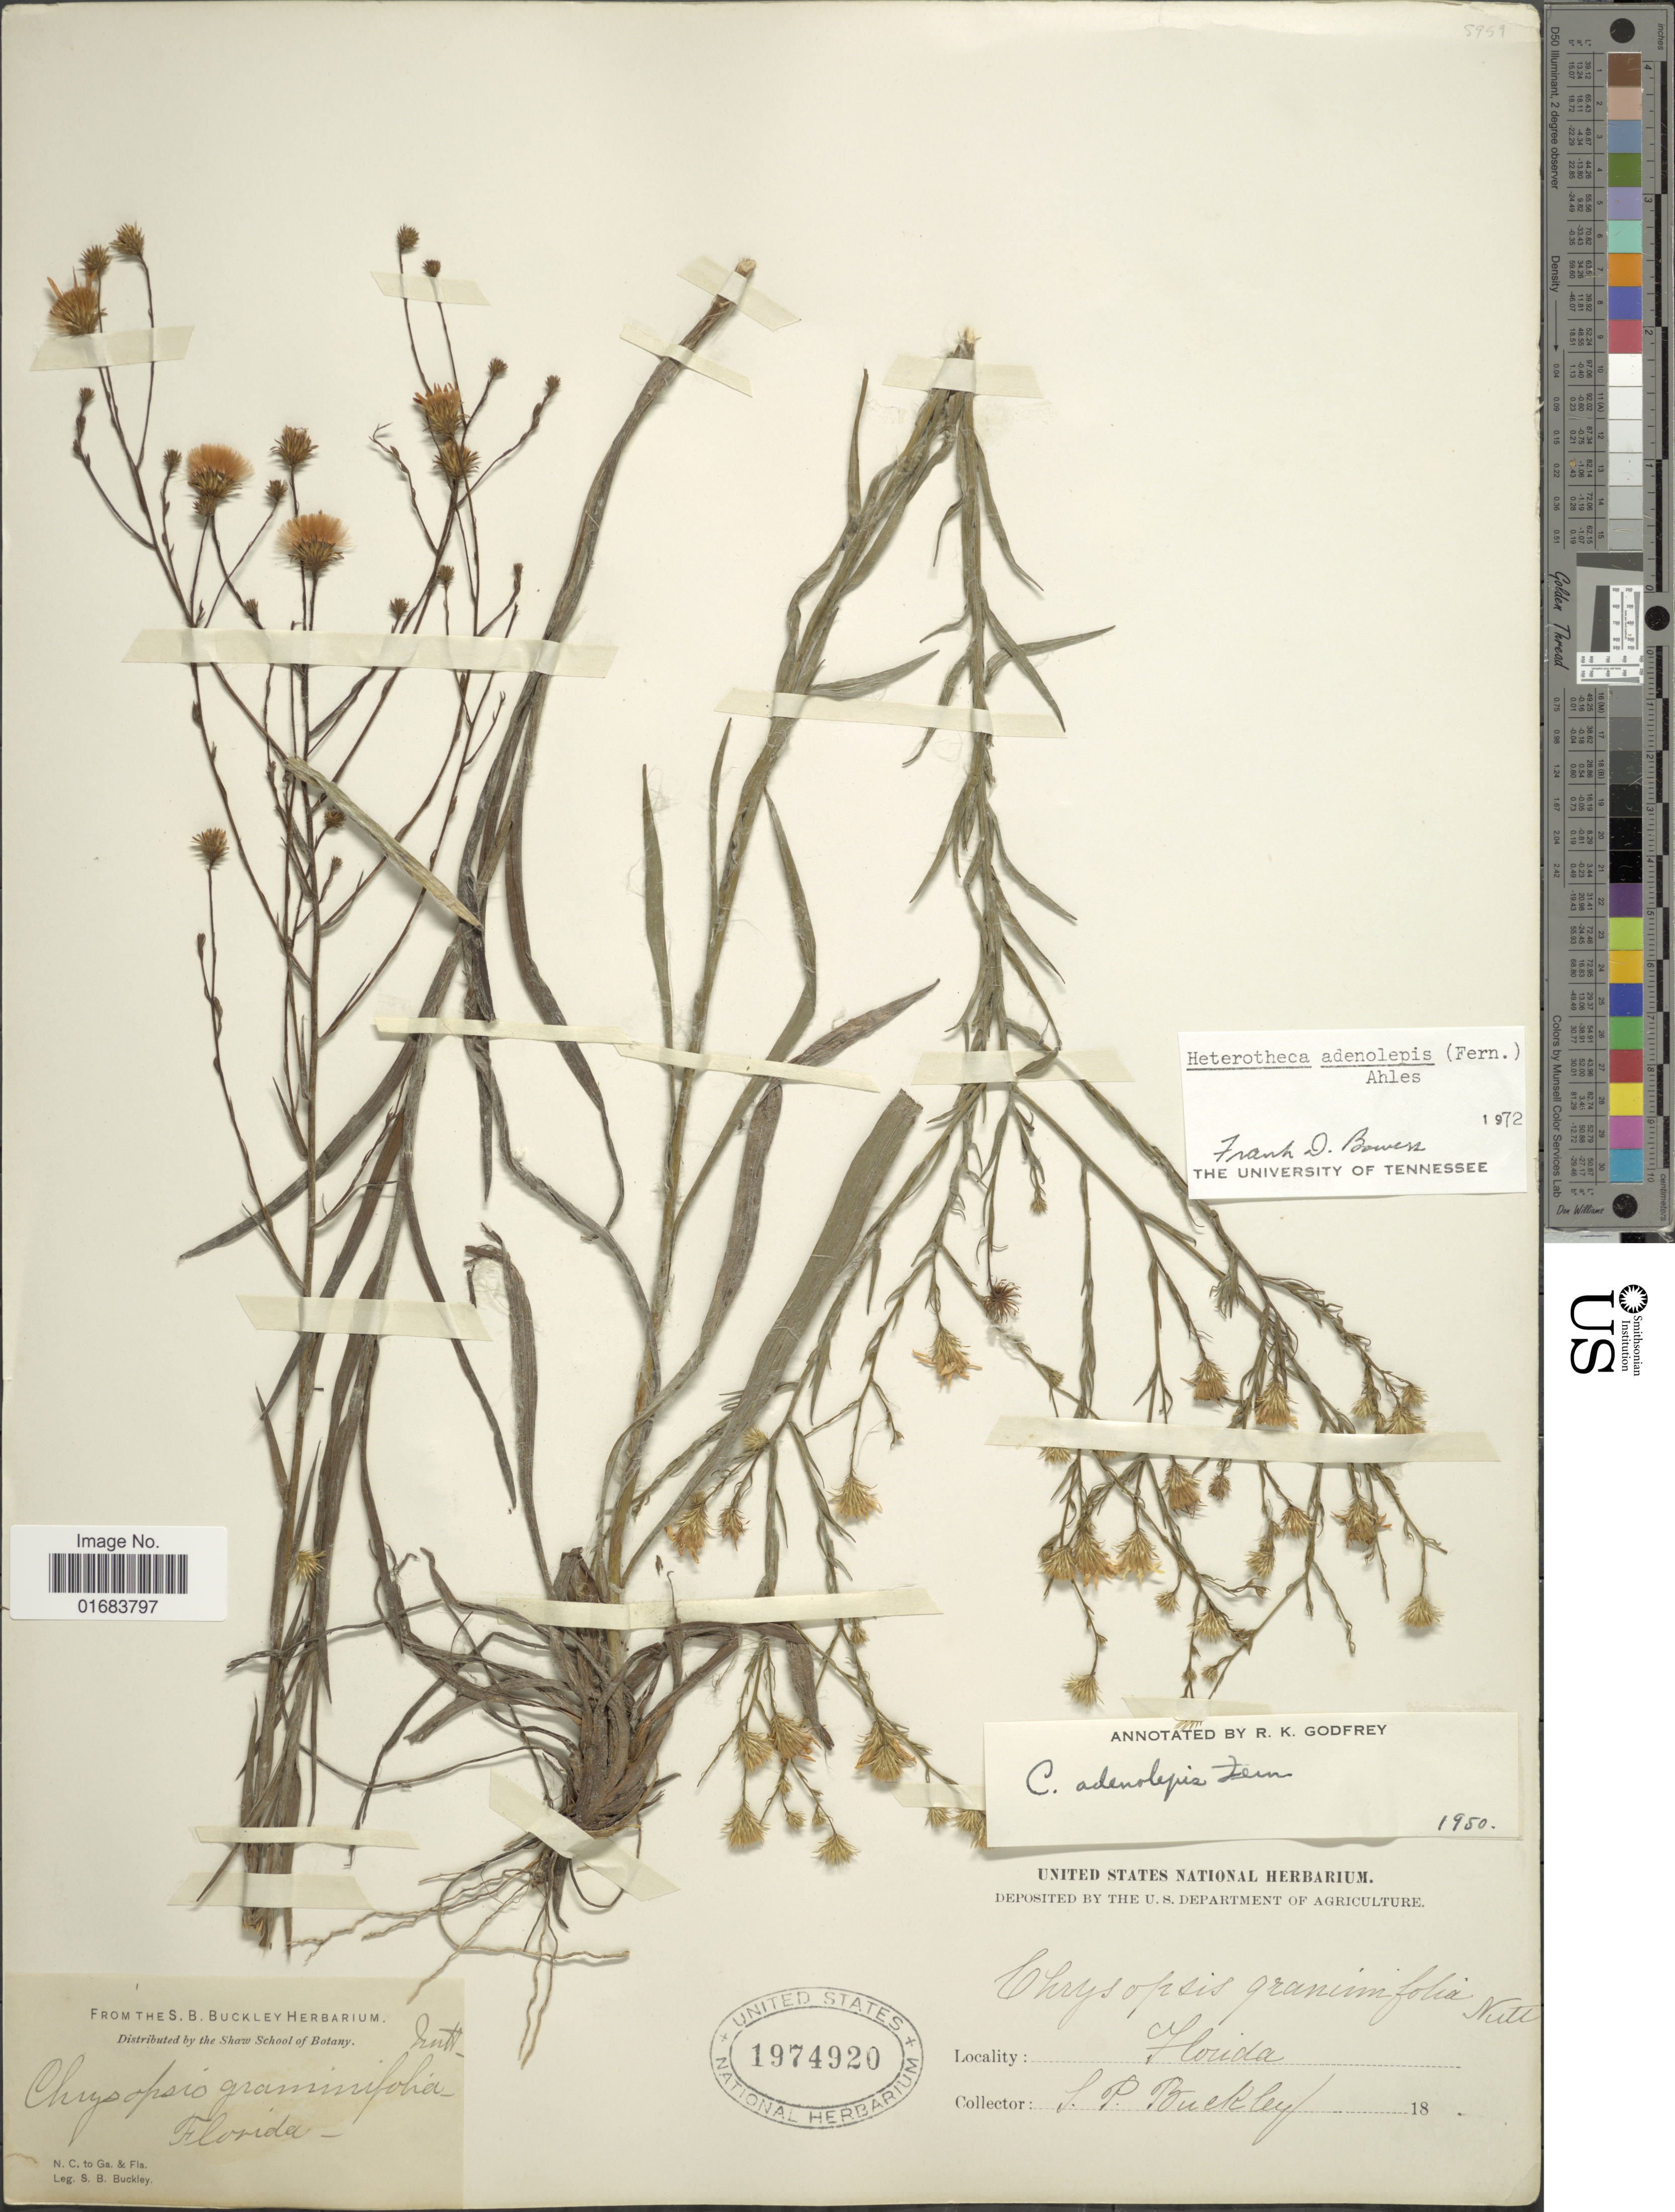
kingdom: Plantae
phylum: Tracheophyta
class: Magnoliopsida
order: Asterales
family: Asteraceae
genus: Pityopsis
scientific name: Pityopsis adenolepis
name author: (Fernald) Semple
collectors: S. B. Buckley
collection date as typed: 18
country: United States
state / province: Florida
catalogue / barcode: US 1974920